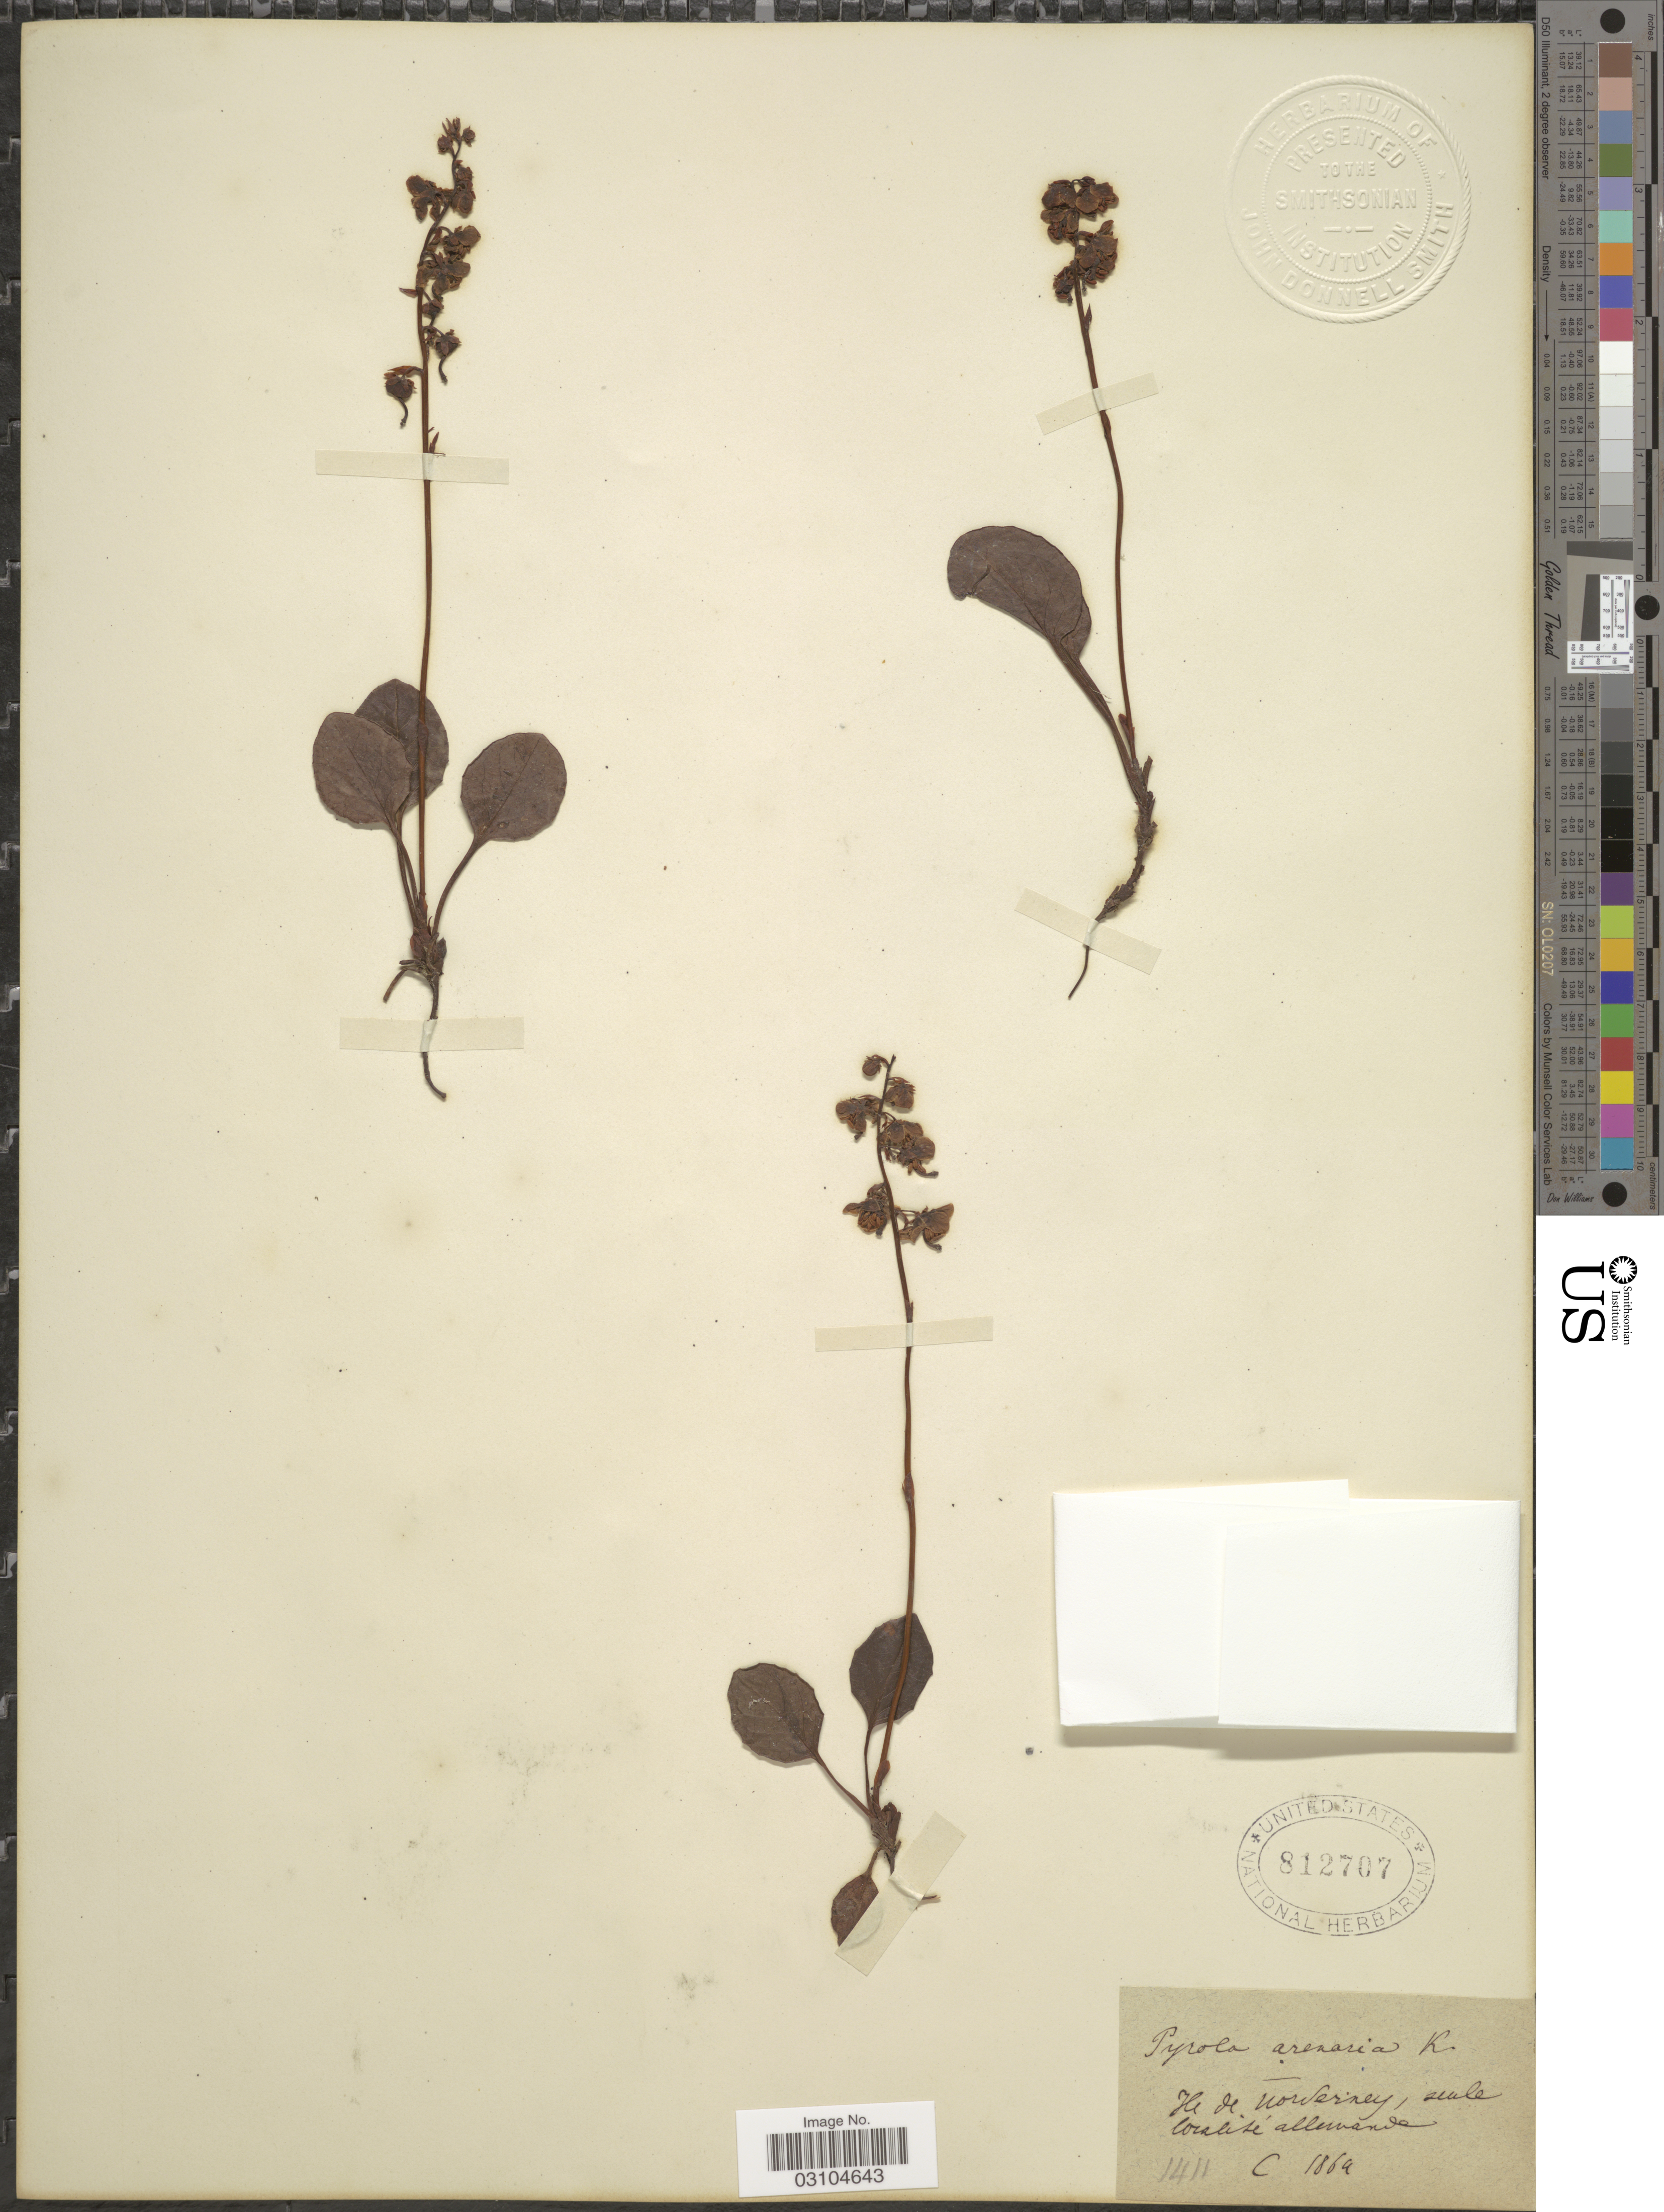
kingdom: Plantae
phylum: Tracheophyta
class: Magnoliopsida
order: Ericales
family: Ericaceae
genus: Pyrola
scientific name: Pyrola arenaria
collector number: C186a?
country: Germany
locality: Ile de Norderney.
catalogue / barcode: US 812707